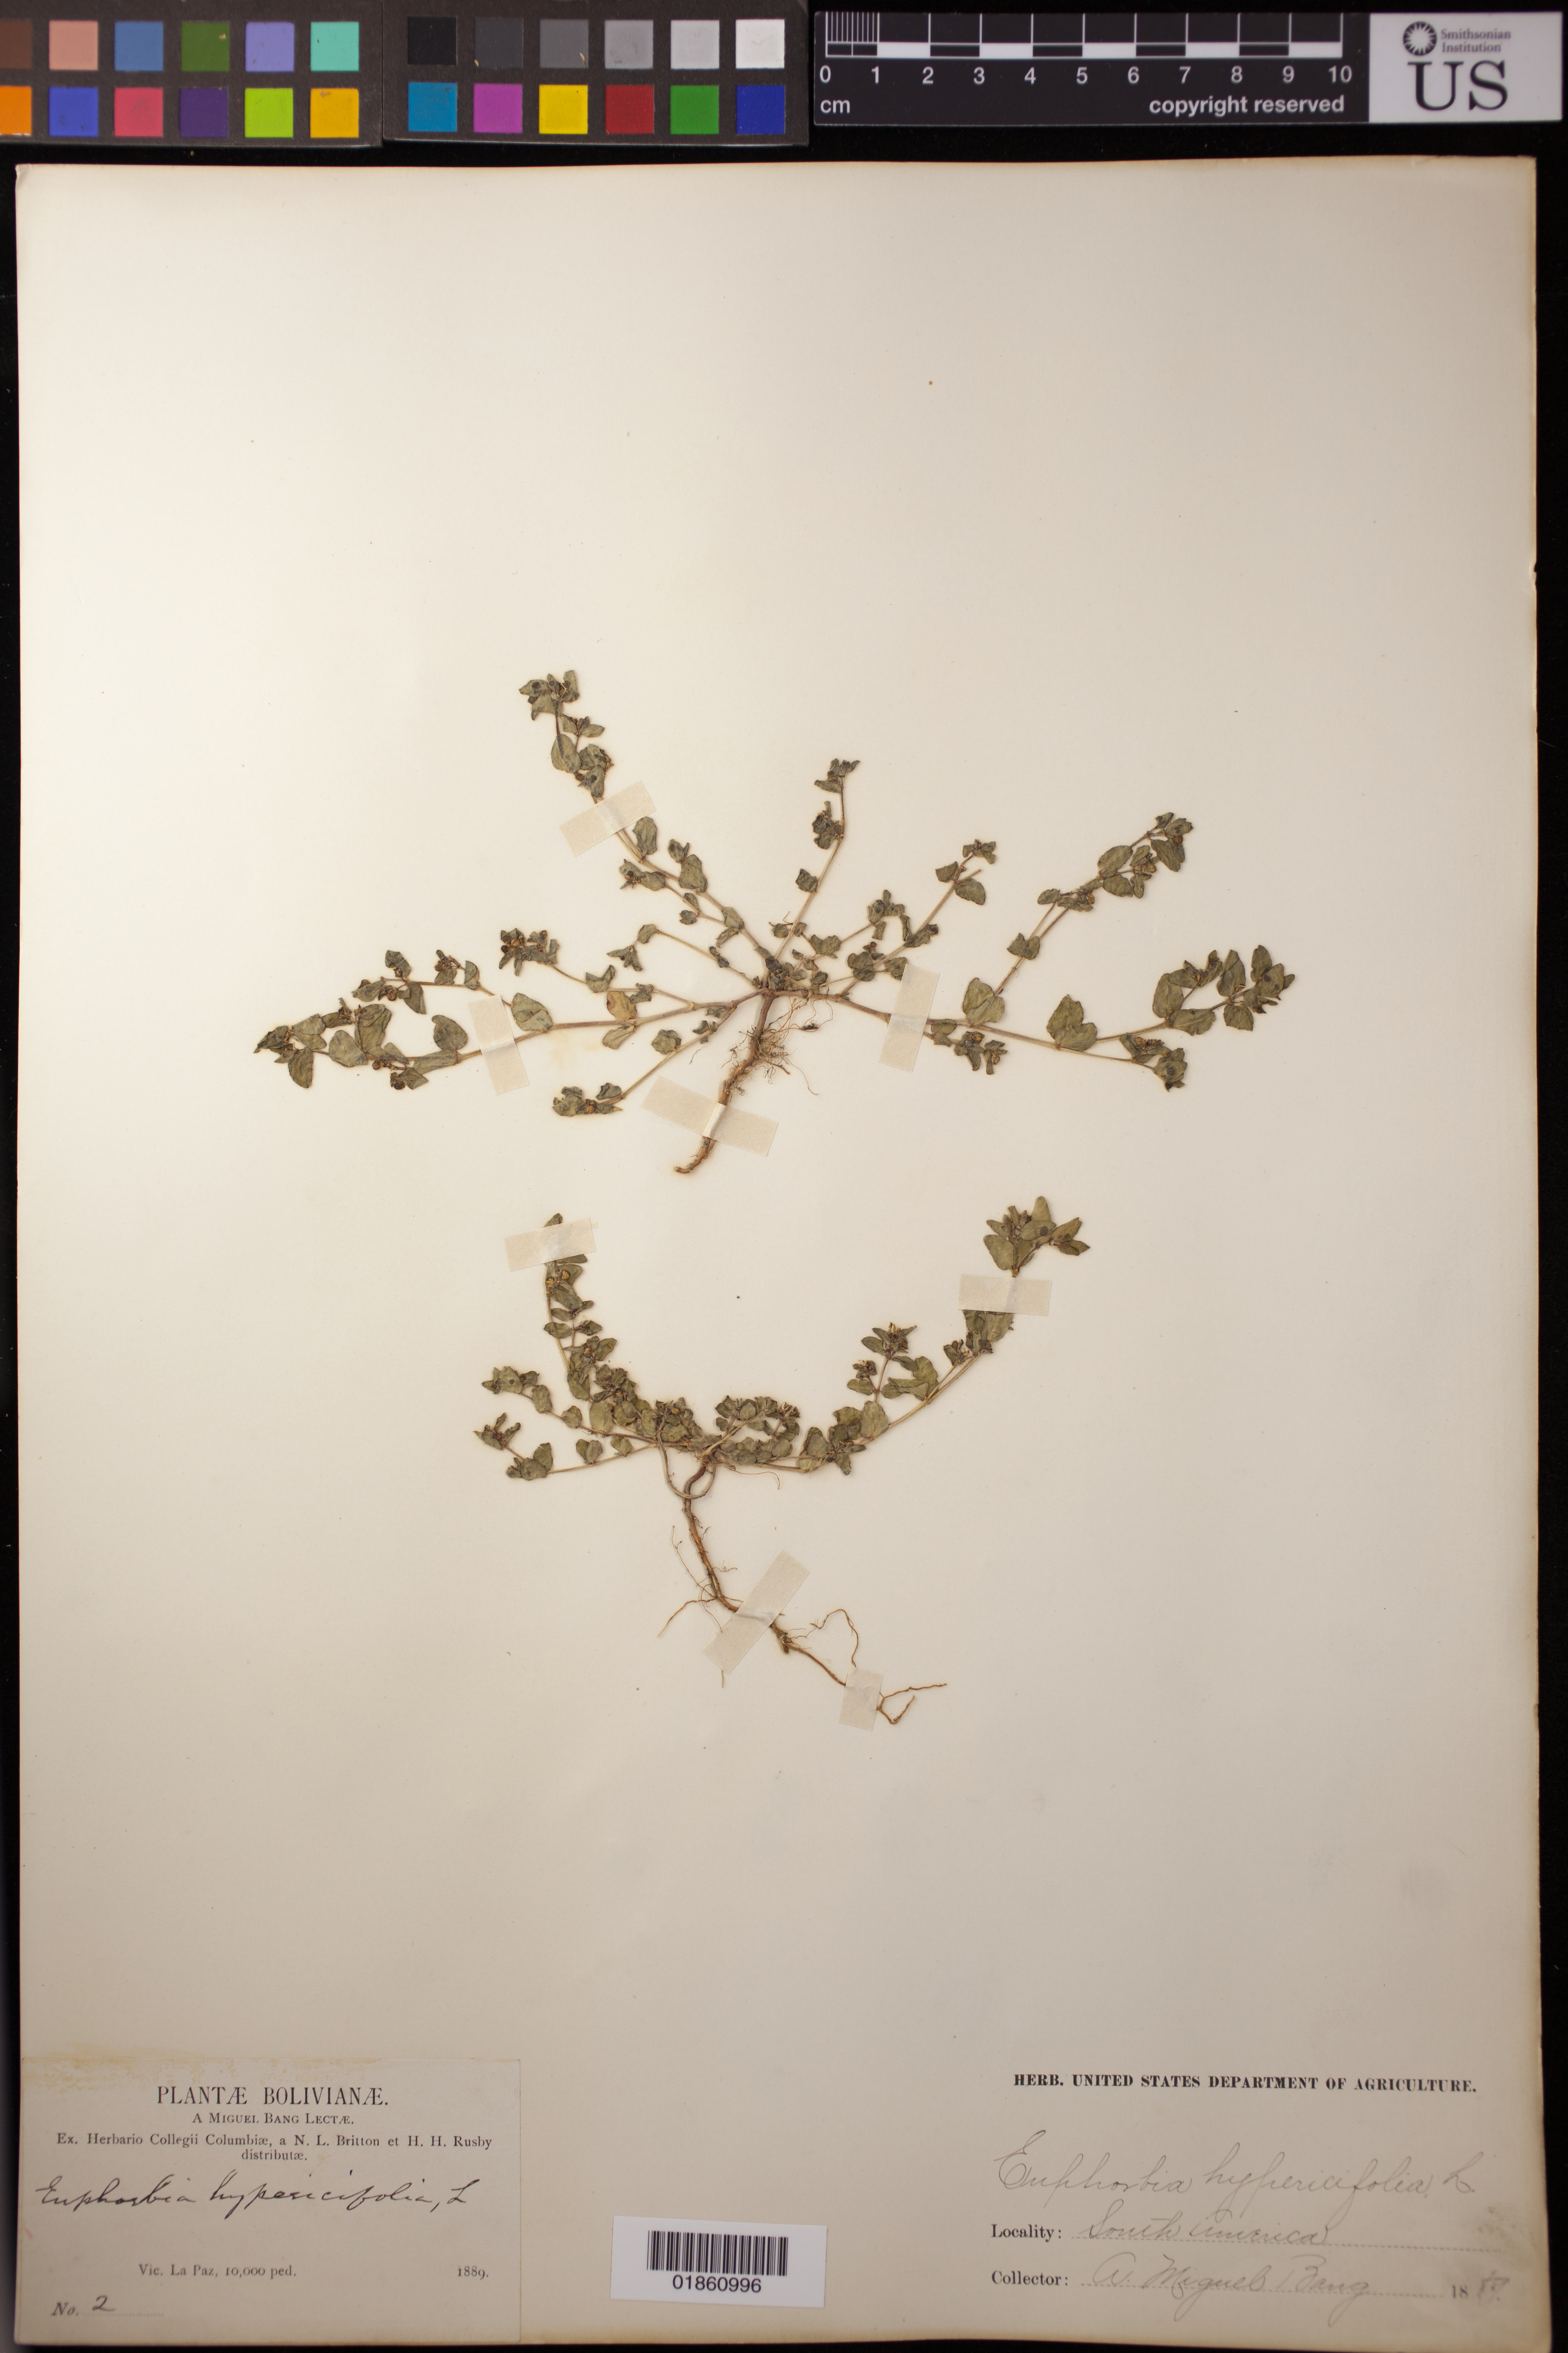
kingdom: Plantae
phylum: Tracheophyta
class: Magnoliopsida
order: Malpighiales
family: Euphorbiaceae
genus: Euphorbia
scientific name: Euphorbia hypericifolia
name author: L.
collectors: M. Bang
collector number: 2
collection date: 1889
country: Bolivia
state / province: La Paz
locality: Vic. La Paz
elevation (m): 3048